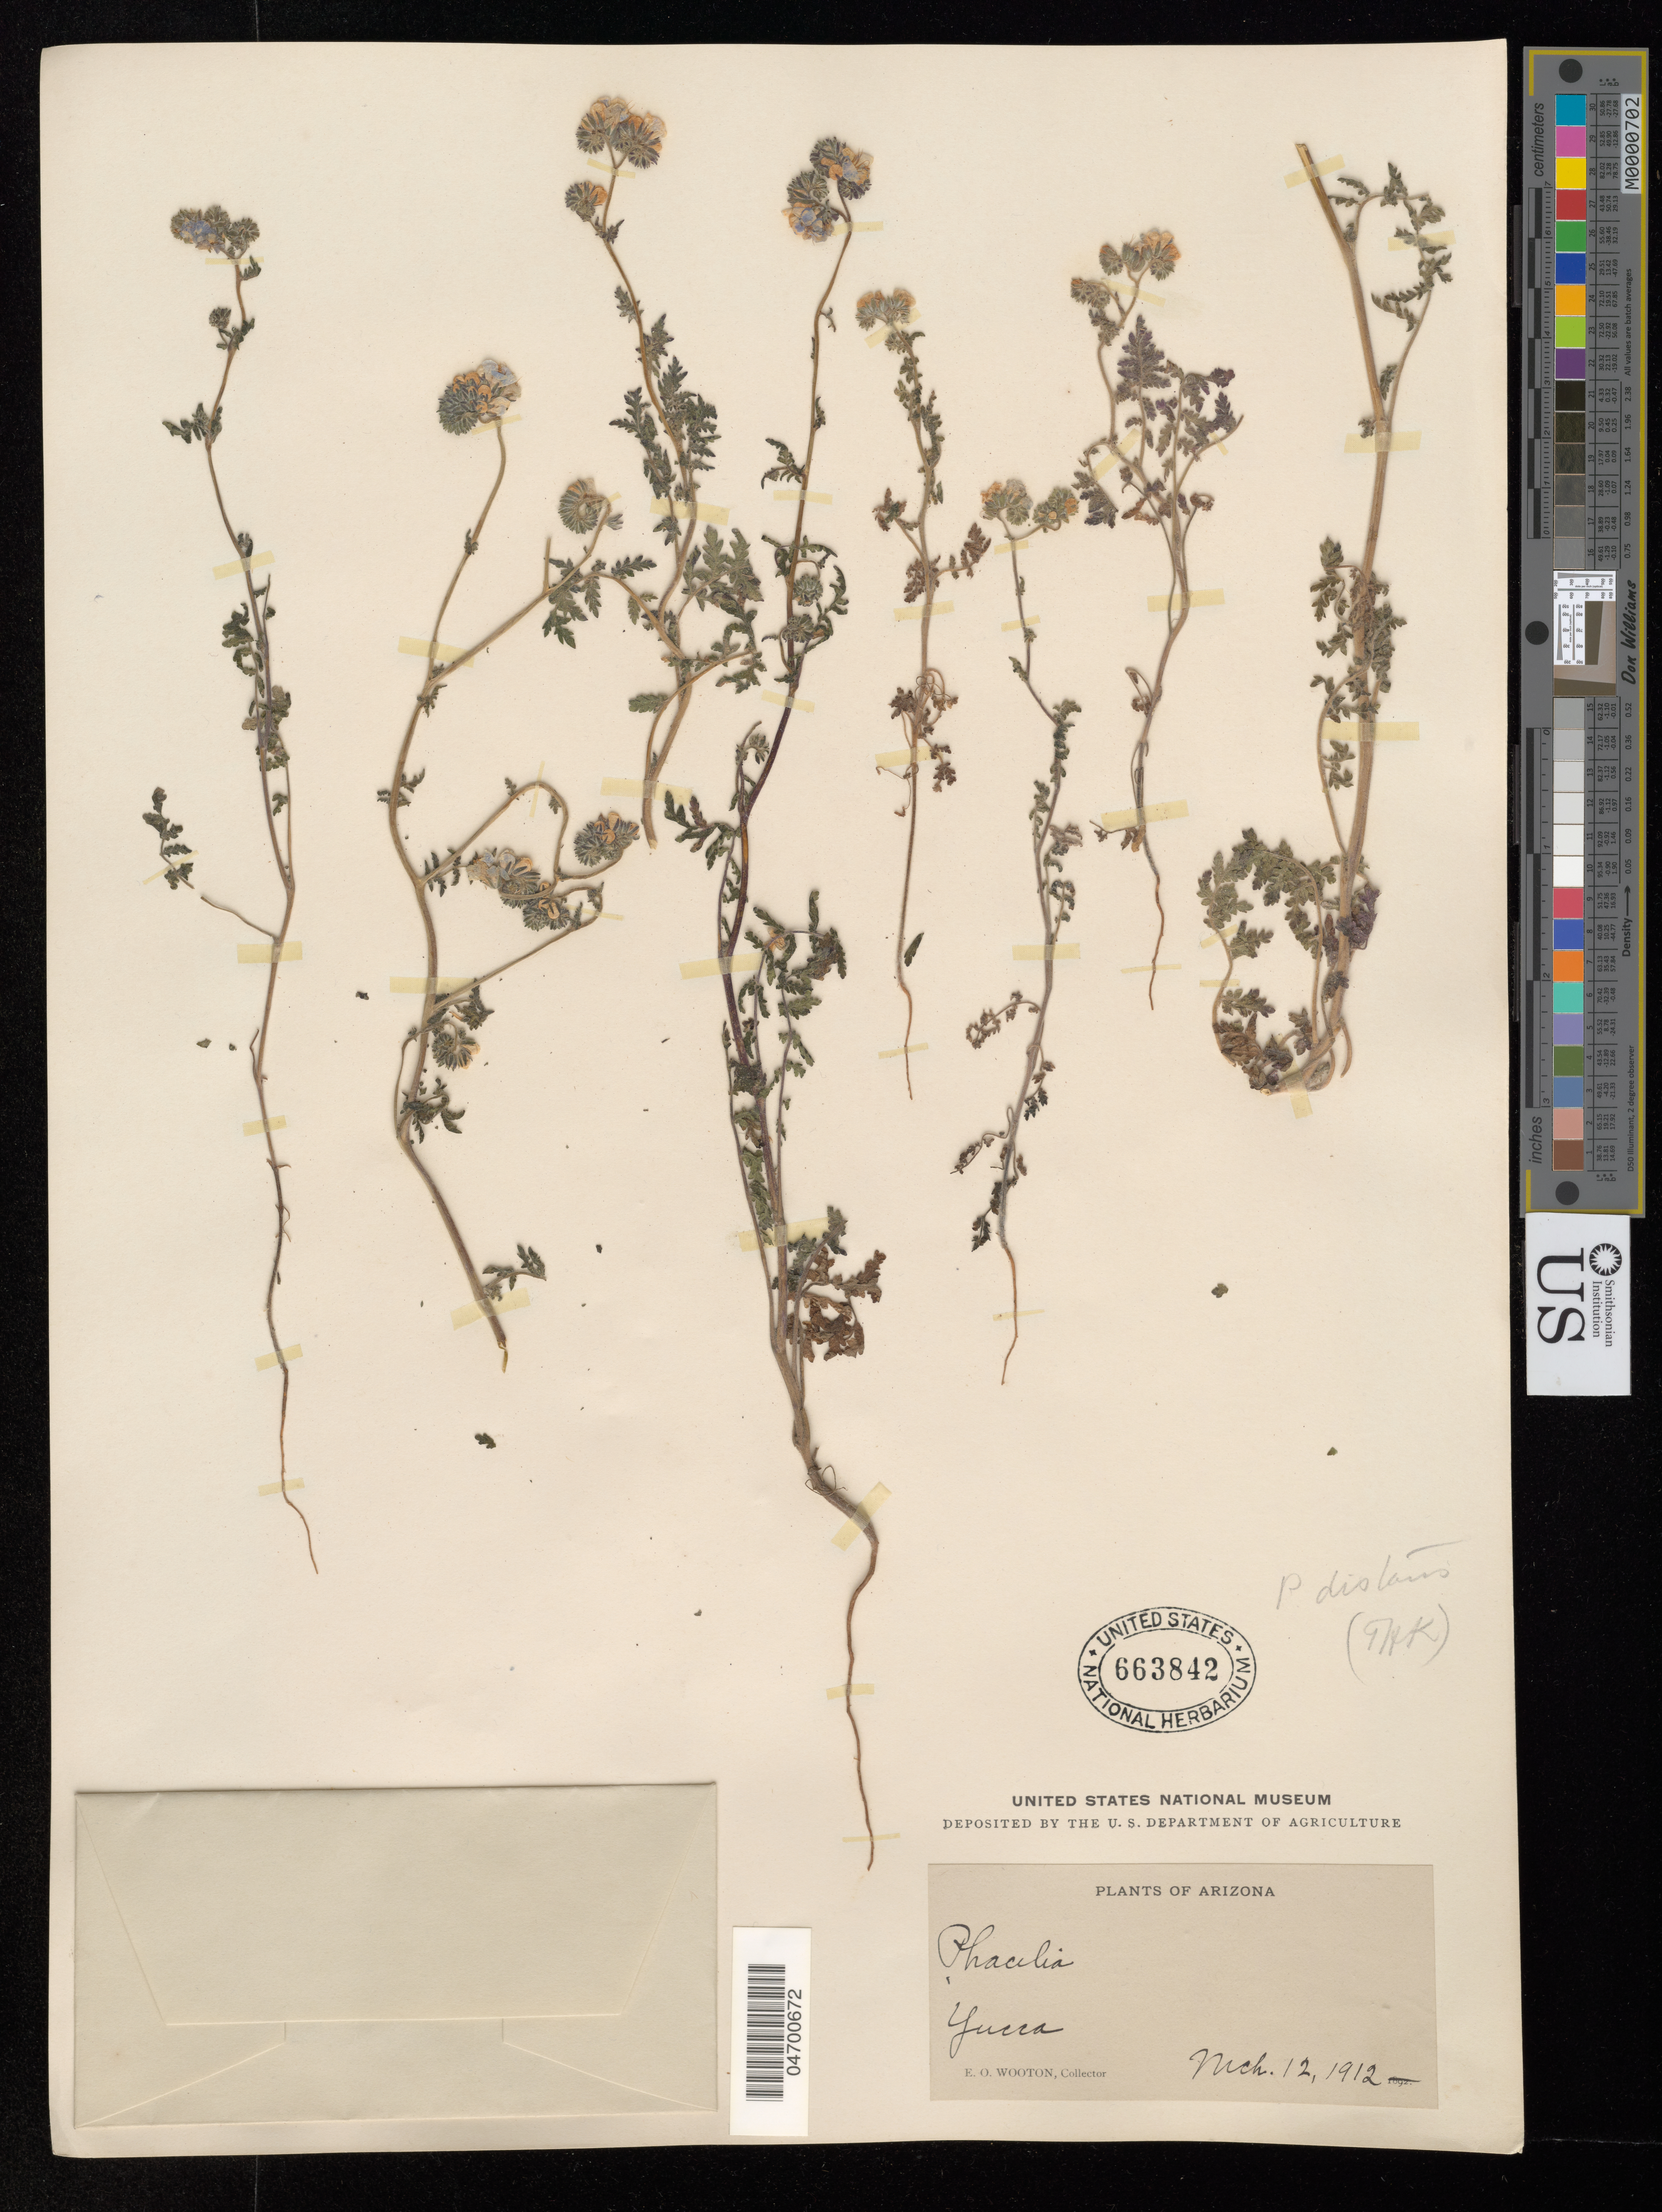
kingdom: Plantae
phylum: Tracheophyta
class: Magnoliopsida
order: Boraginales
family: Hydrophyllaceae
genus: Phacelia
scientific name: Phacelia distans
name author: Benth.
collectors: E. O. Wooton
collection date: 1912-03-12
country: United States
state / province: Arizona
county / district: Mohave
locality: Yucca.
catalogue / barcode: US 663842